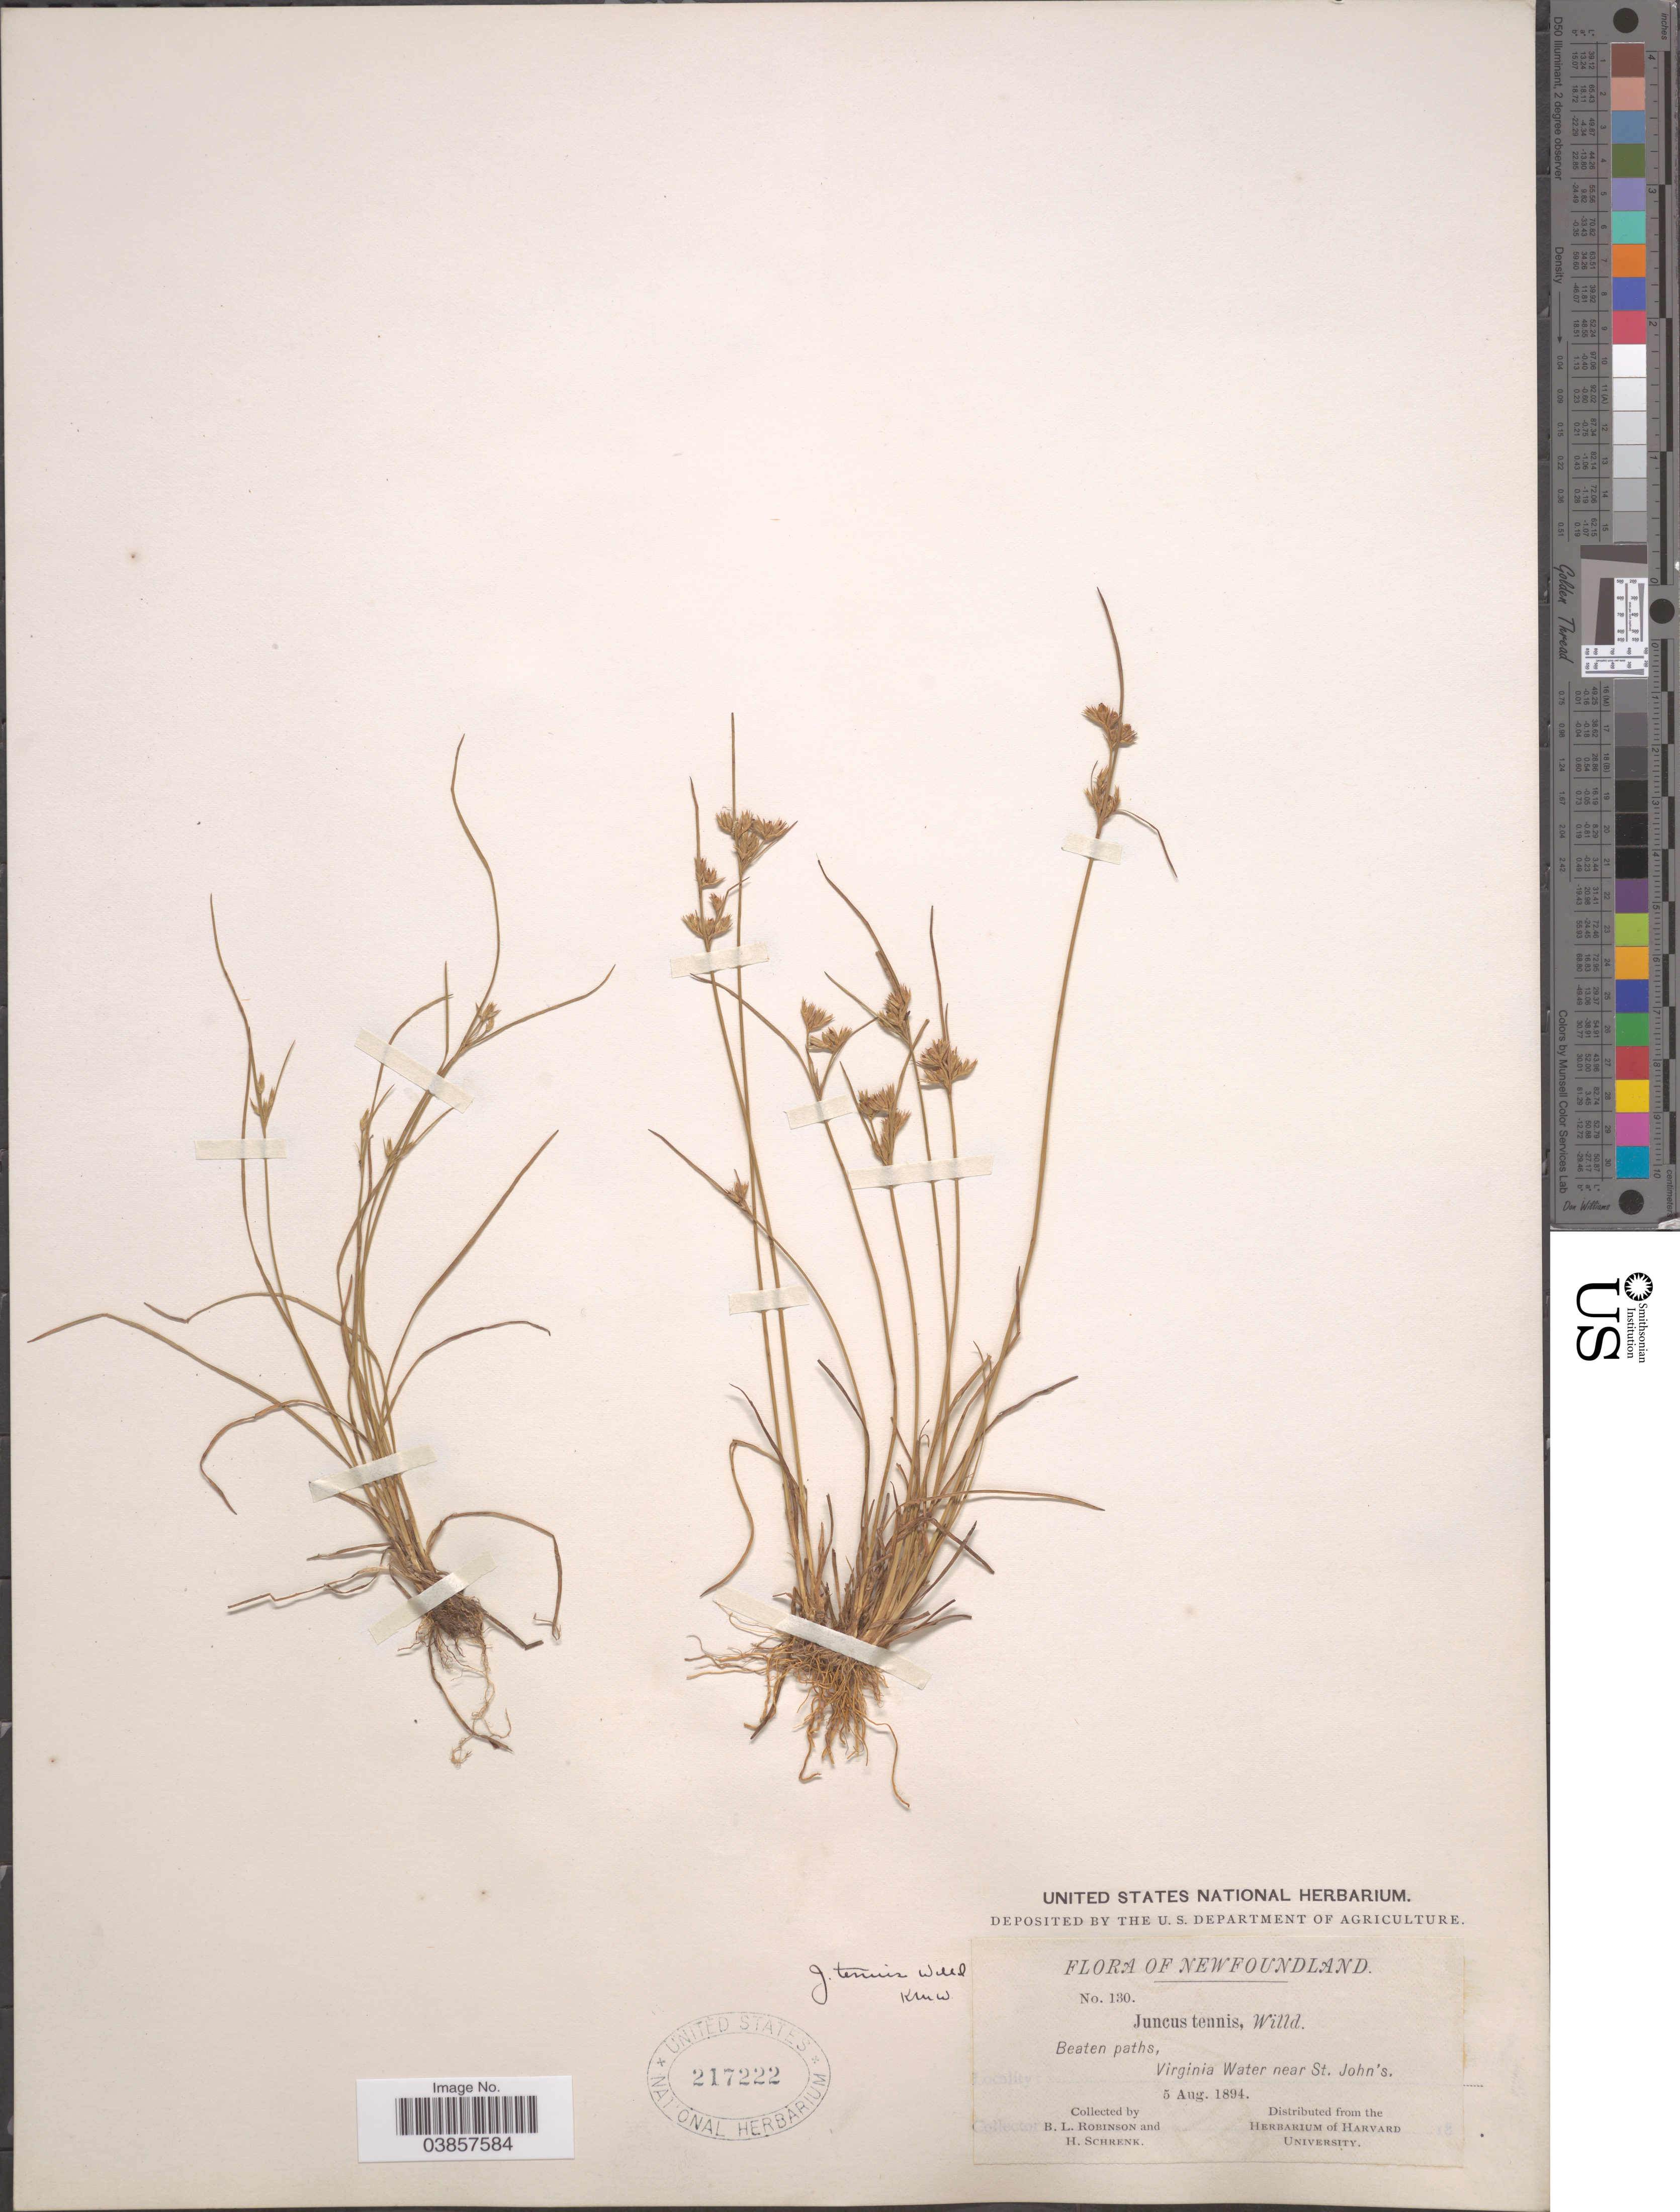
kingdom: Plantae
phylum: Tracheophyta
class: Liliopsida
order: Poales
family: Juncaceae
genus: Juncus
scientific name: Juncus tenuis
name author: Willd.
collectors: B. L. Robinson & H. Schrenk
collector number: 130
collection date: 1894-08-05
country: Canada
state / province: Newfoundland and Labrador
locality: Virginia Water near St. John's.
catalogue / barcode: US 217222